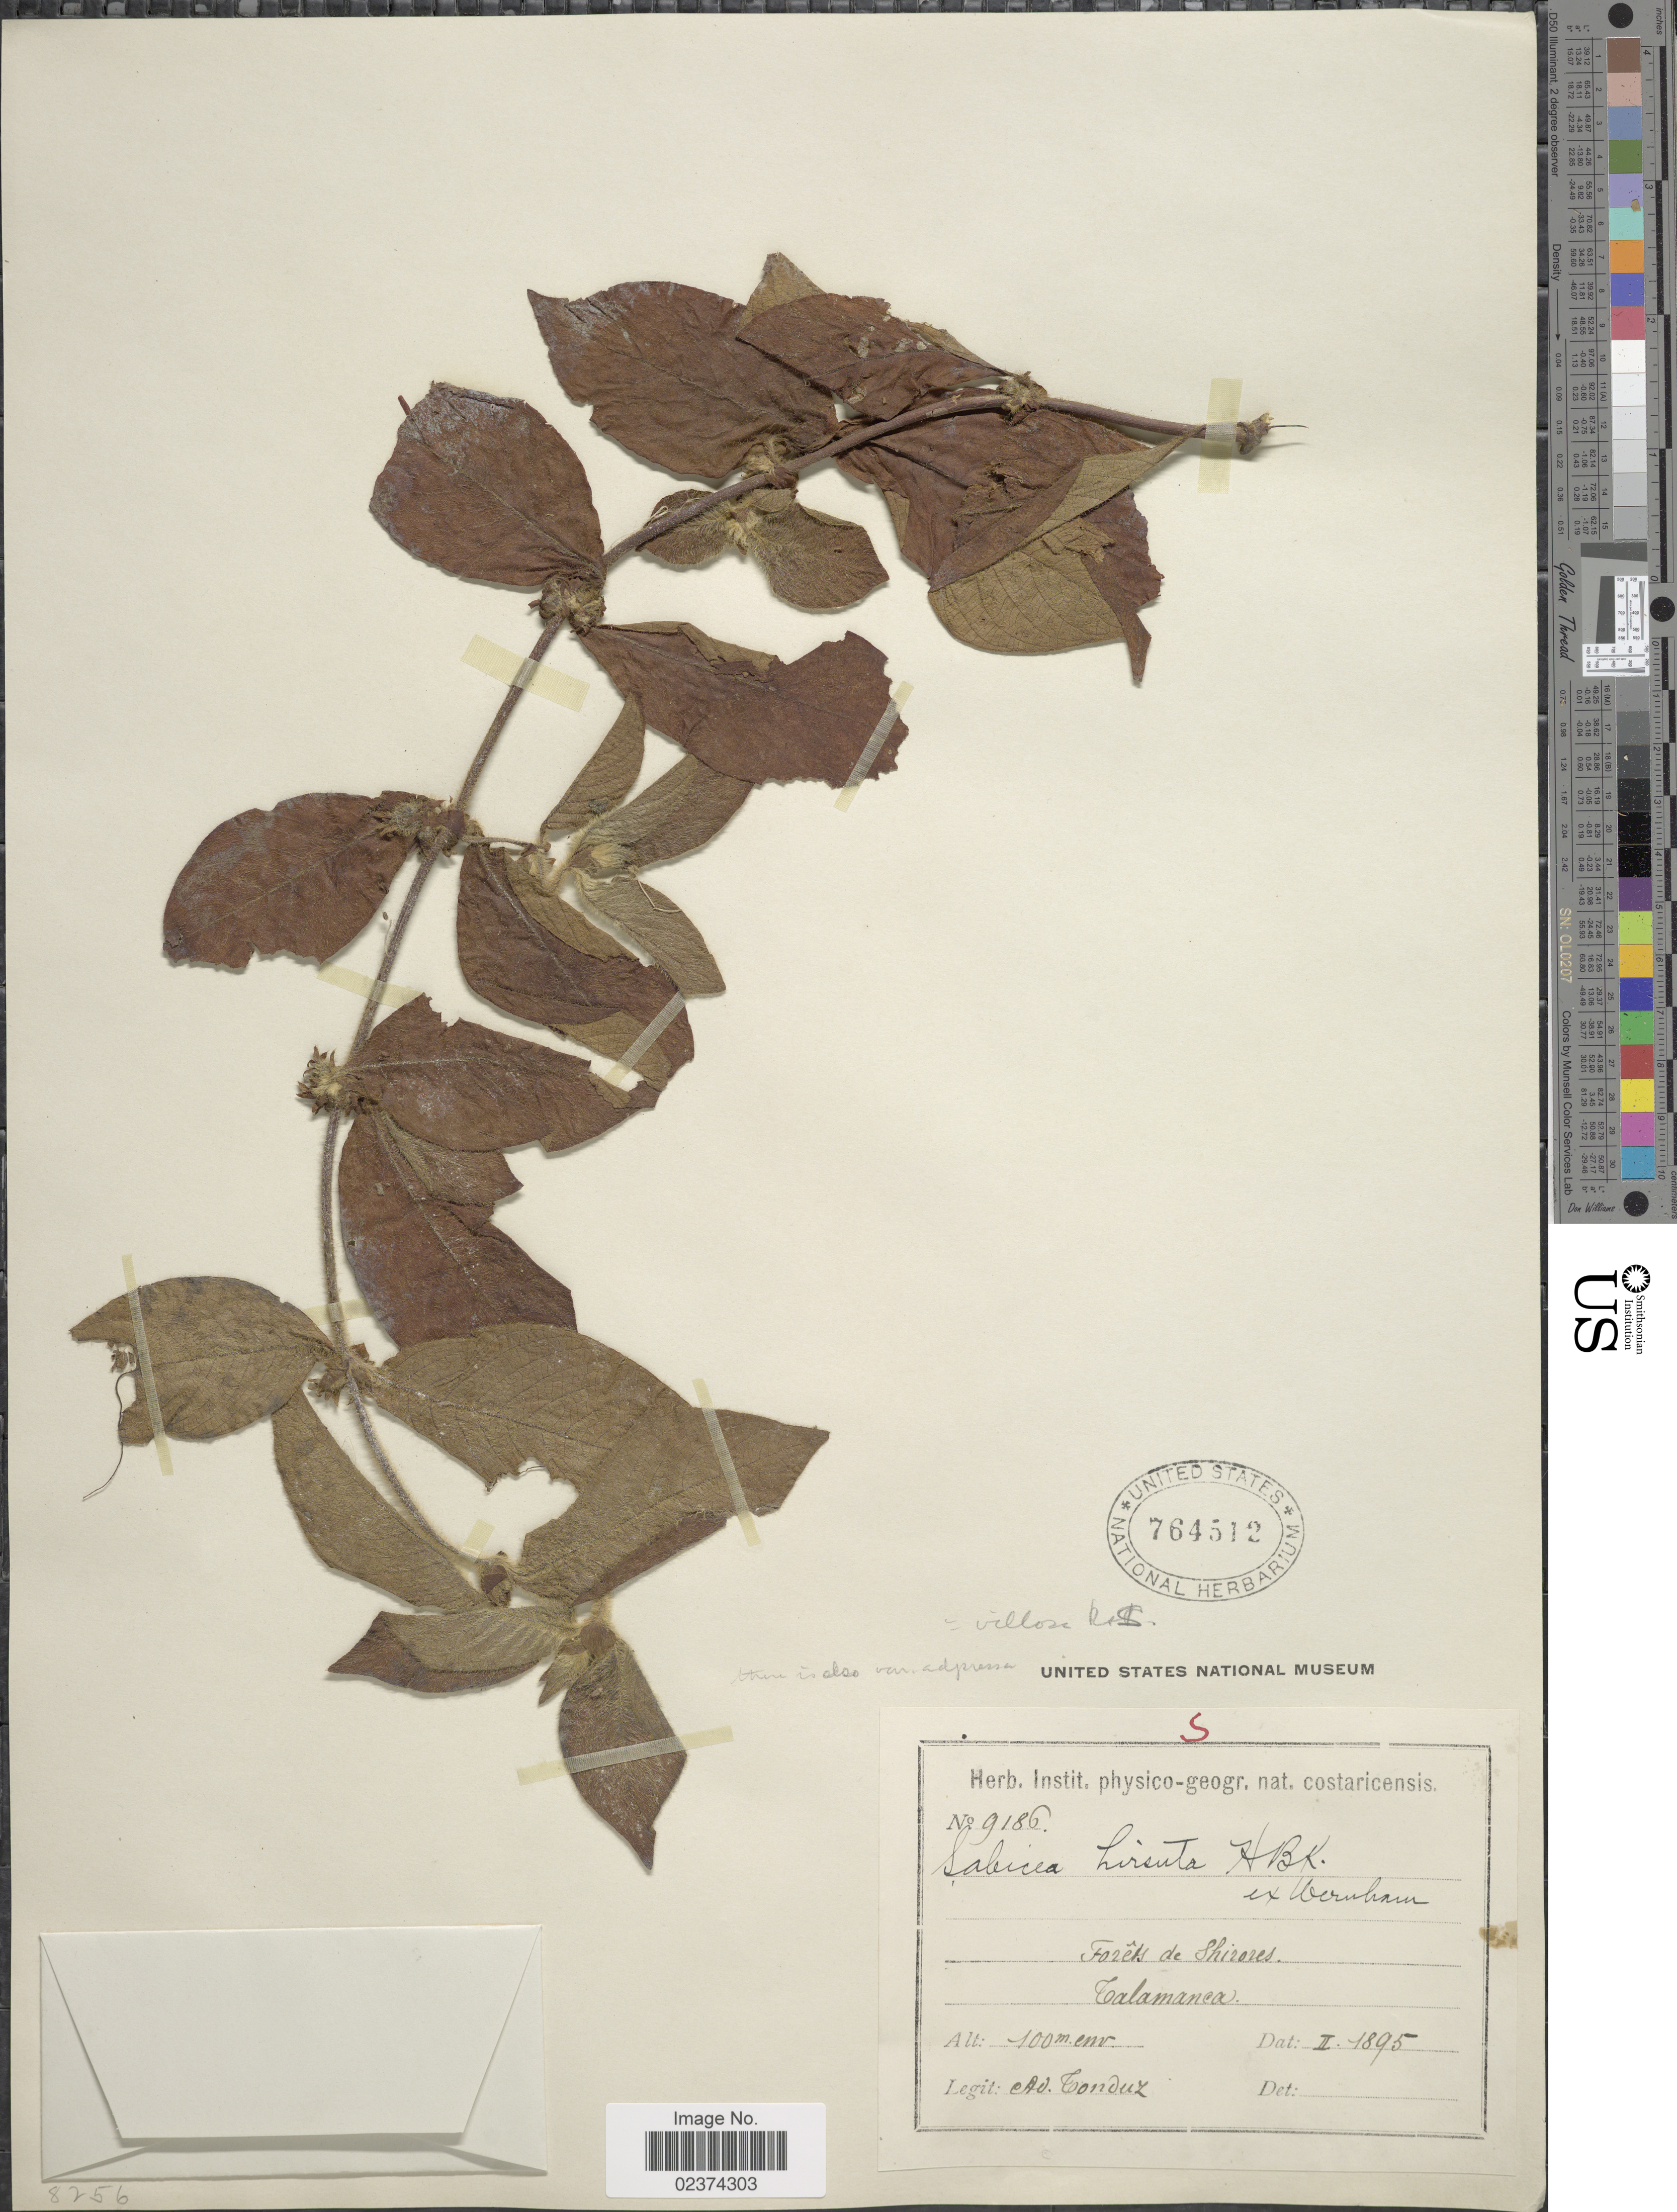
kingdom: Plantae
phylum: Tracheophyta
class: Magnoliopsida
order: Gentianales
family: Rubiaceae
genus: Sabicea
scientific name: Sabicea hirsuta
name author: Kunth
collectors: A. Tonduz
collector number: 9186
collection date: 1895-02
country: Costa Rica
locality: Forêts de Shirores, Talamanca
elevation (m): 100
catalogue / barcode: US 764512